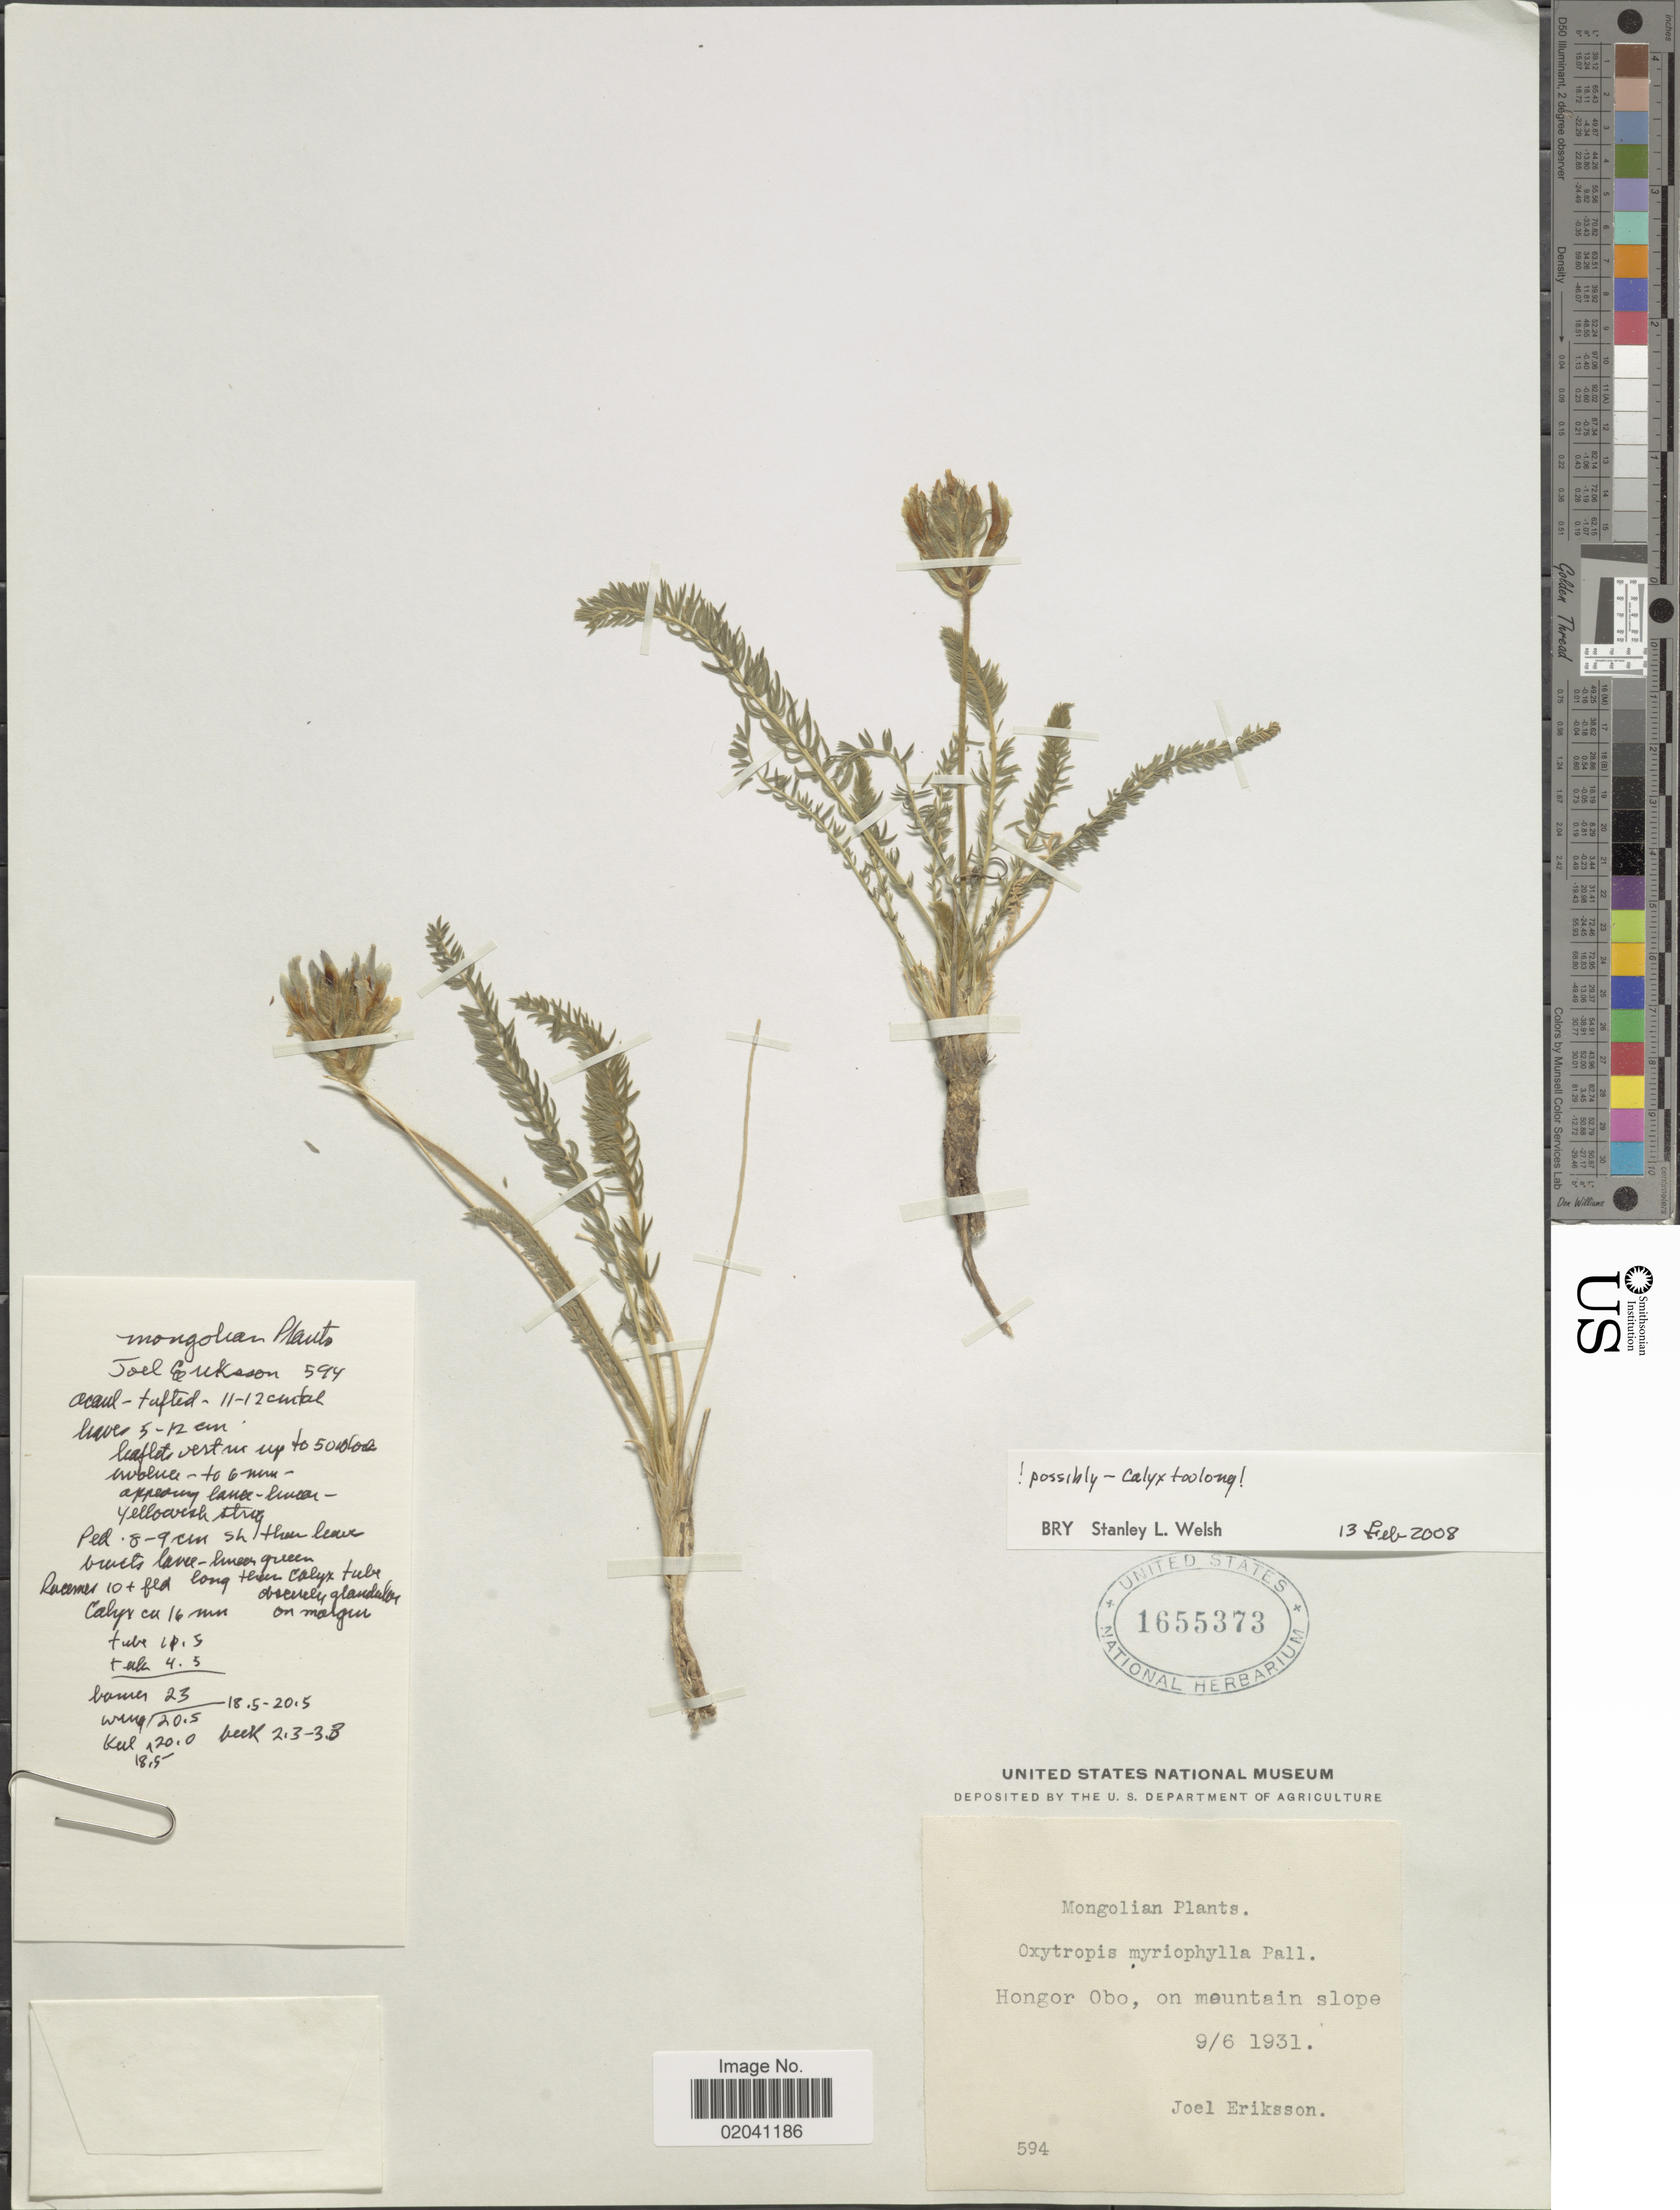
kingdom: Plantae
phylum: Tracheophyta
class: Magnoliopsida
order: Fabales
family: Fabaceae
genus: Oxytropis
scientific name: Oxytropis sp.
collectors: J. Eriksson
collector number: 594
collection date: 1931-06-09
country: Mongolia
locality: Hongor Obo, on mountain slope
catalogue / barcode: US 1655373